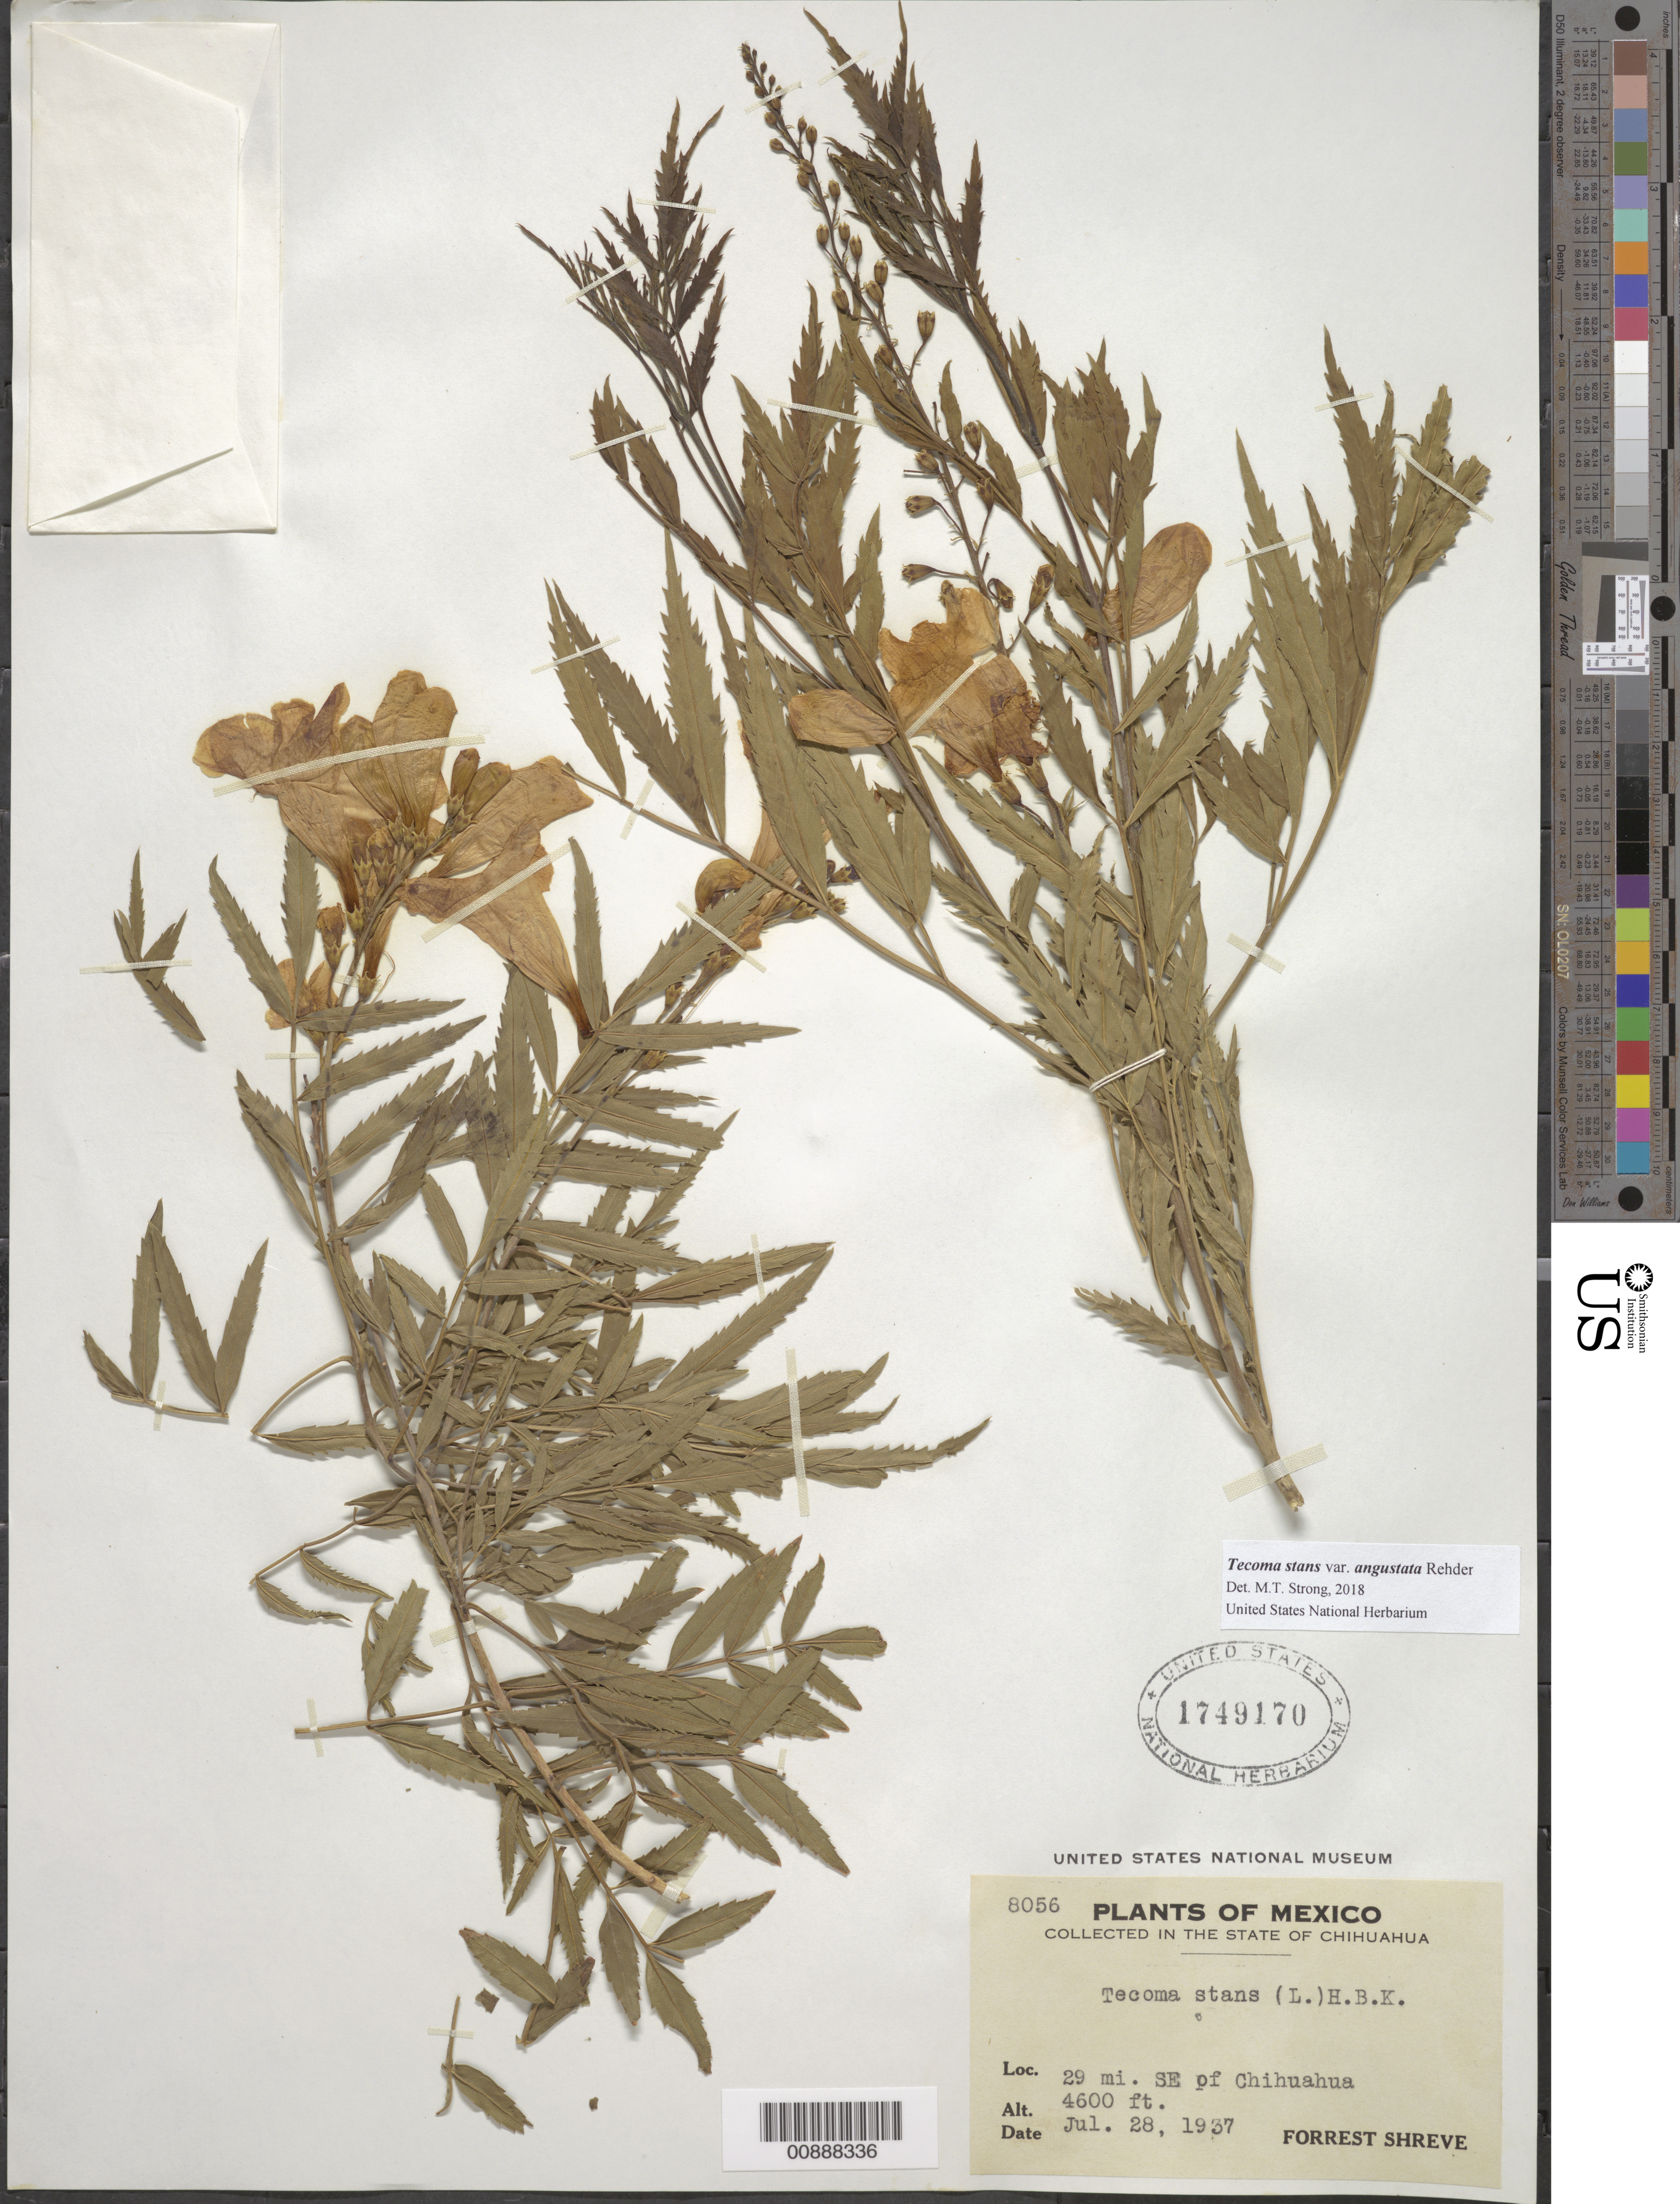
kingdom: Plantae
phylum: Tracheophyta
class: Magnoliopsida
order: Lamiales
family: Bignoniaceae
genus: Tecoma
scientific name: Tecoma stans var. angustata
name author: Rehder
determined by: Strong, M. T., (US), Smithsonian Institution - National Museum of Natural History (UNITED STATES)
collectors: F. Shreve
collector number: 8056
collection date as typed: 28 Jul 1937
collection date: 1937-07-28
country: Mexico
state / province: Chihuahua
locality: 29 mi. SE of Chihuahua.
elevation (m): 1402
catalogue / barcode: US 1749170